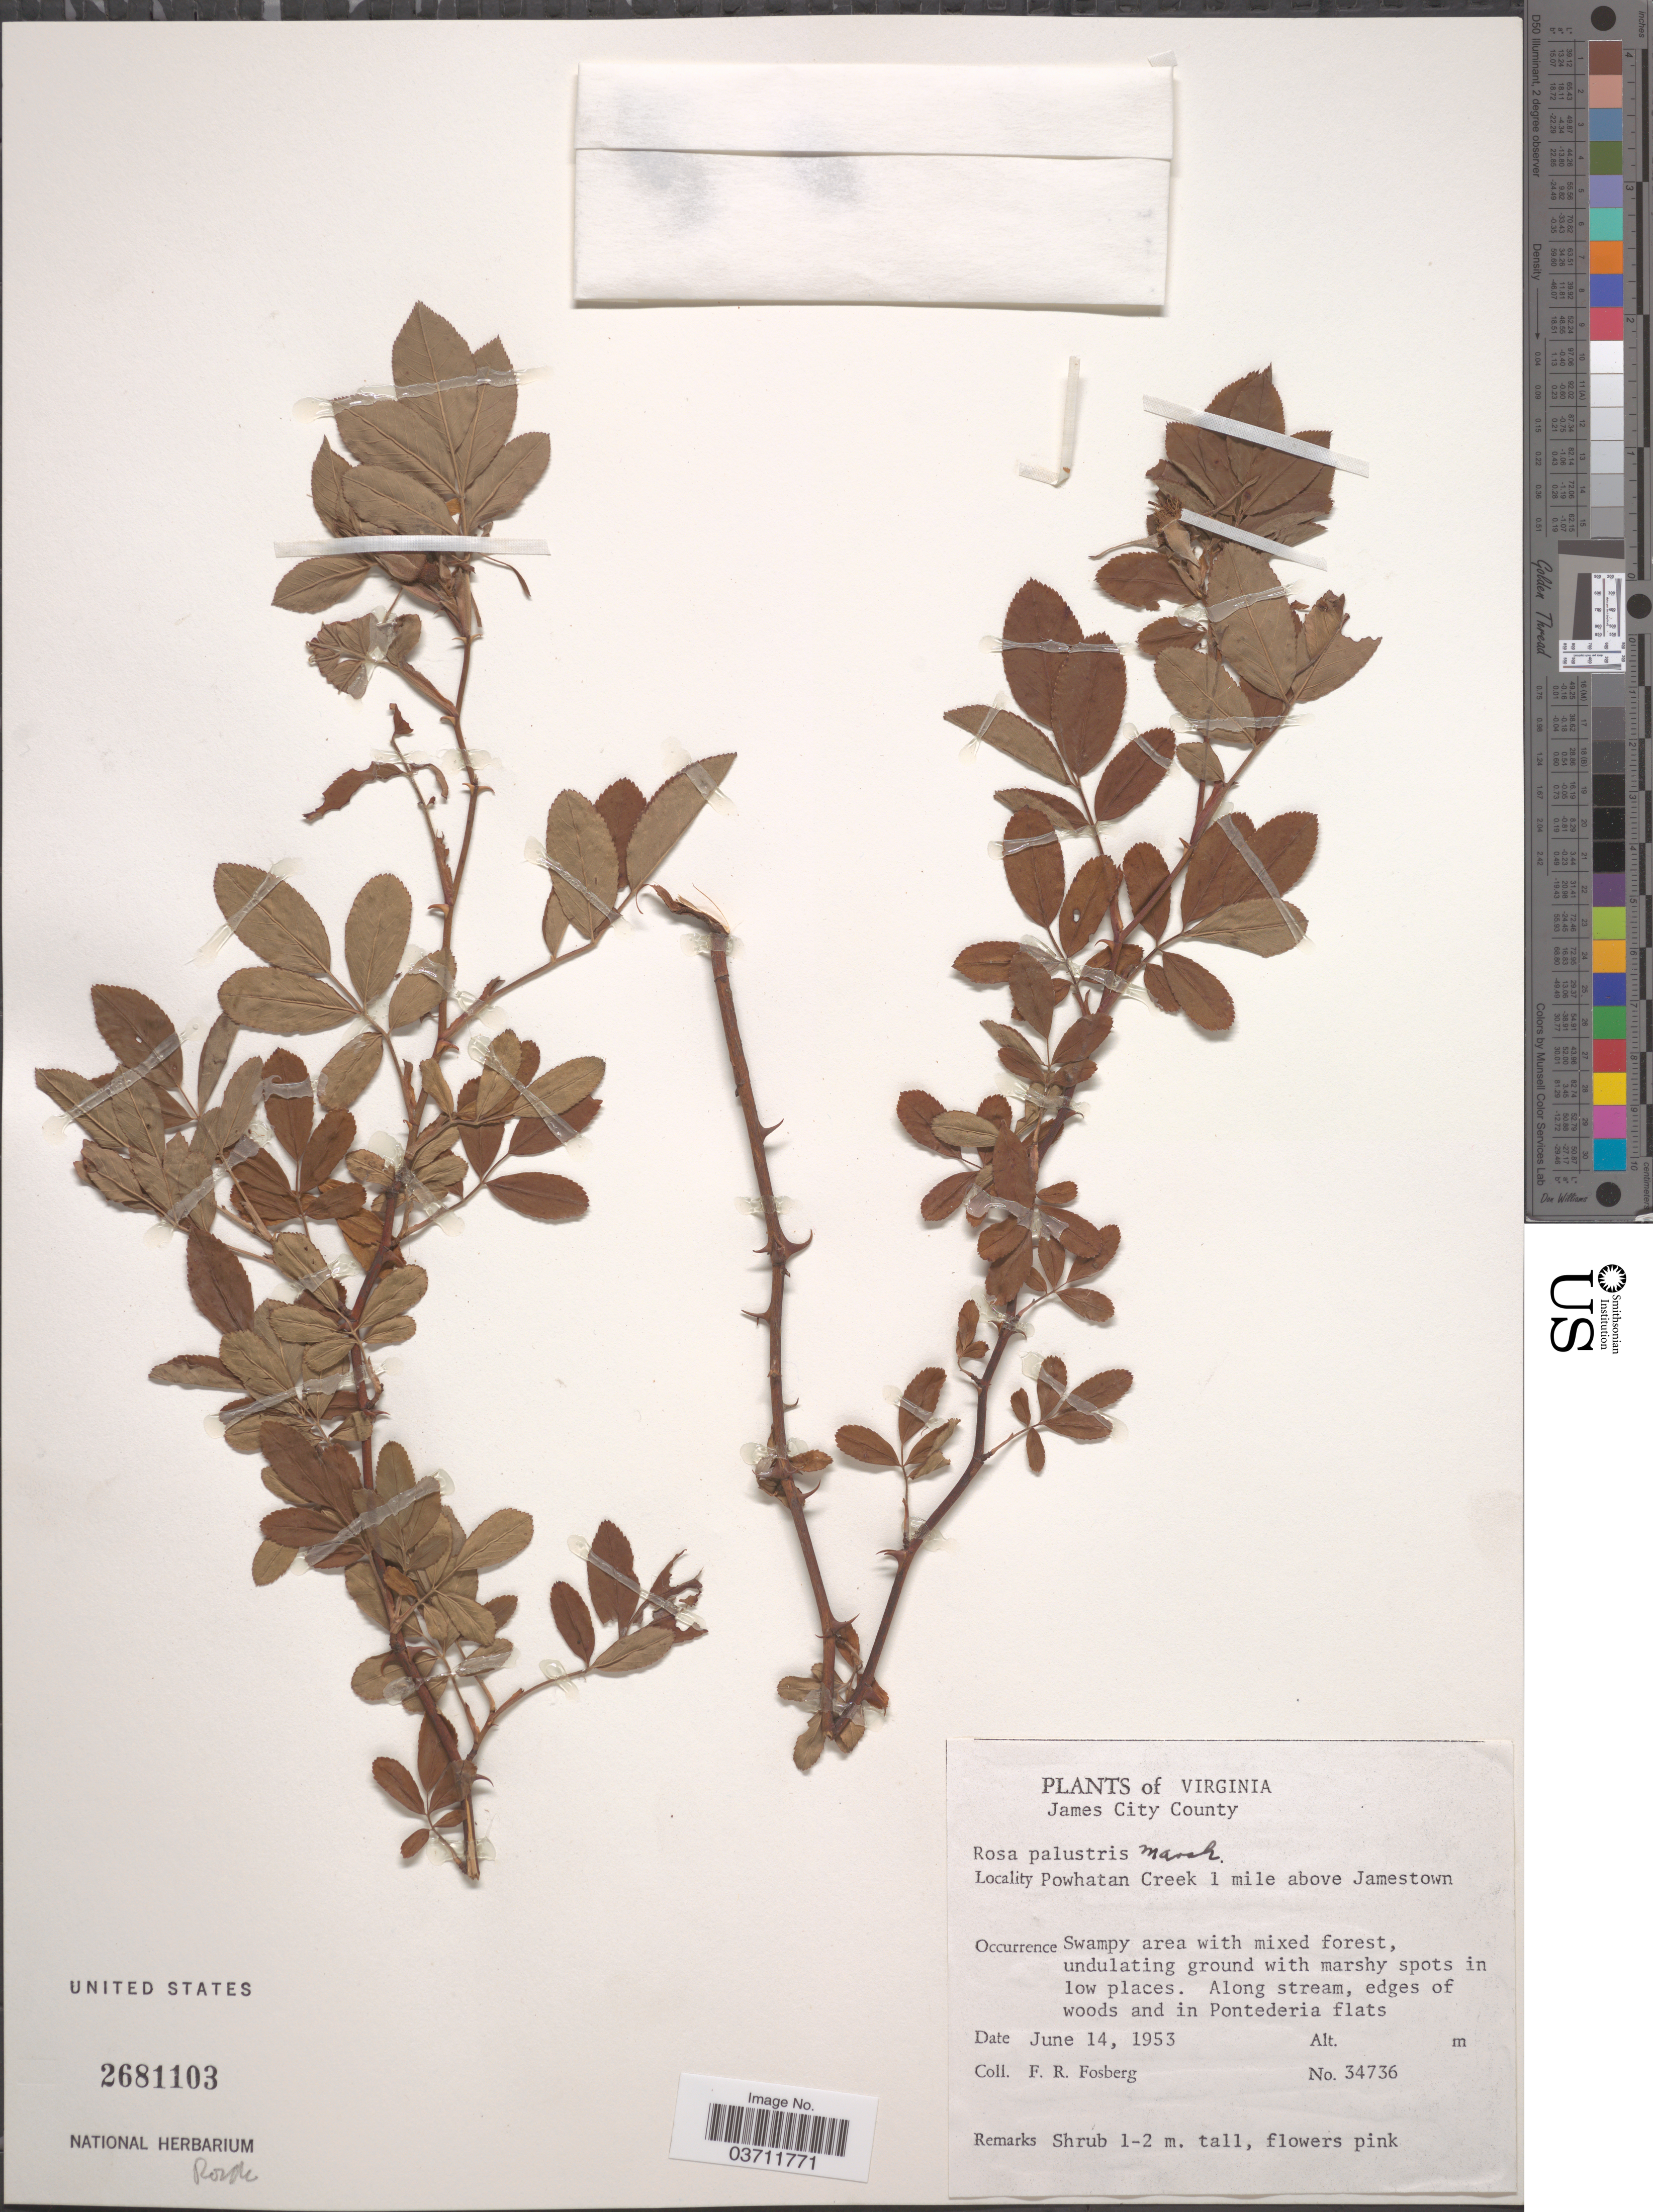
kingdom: Plantae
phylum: Tracheophyta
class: Magnoliopsida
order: Rosales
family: Rosaceae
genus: Rosa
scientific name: Rosa palustris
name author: Marshall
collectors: F. R. Fosberg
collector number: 34736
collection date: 1953-06-14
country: United States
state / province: Virginia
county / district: James City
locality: James City County. Powhatan Creek 1 mile above Jamestown.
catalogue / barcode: US 2681103